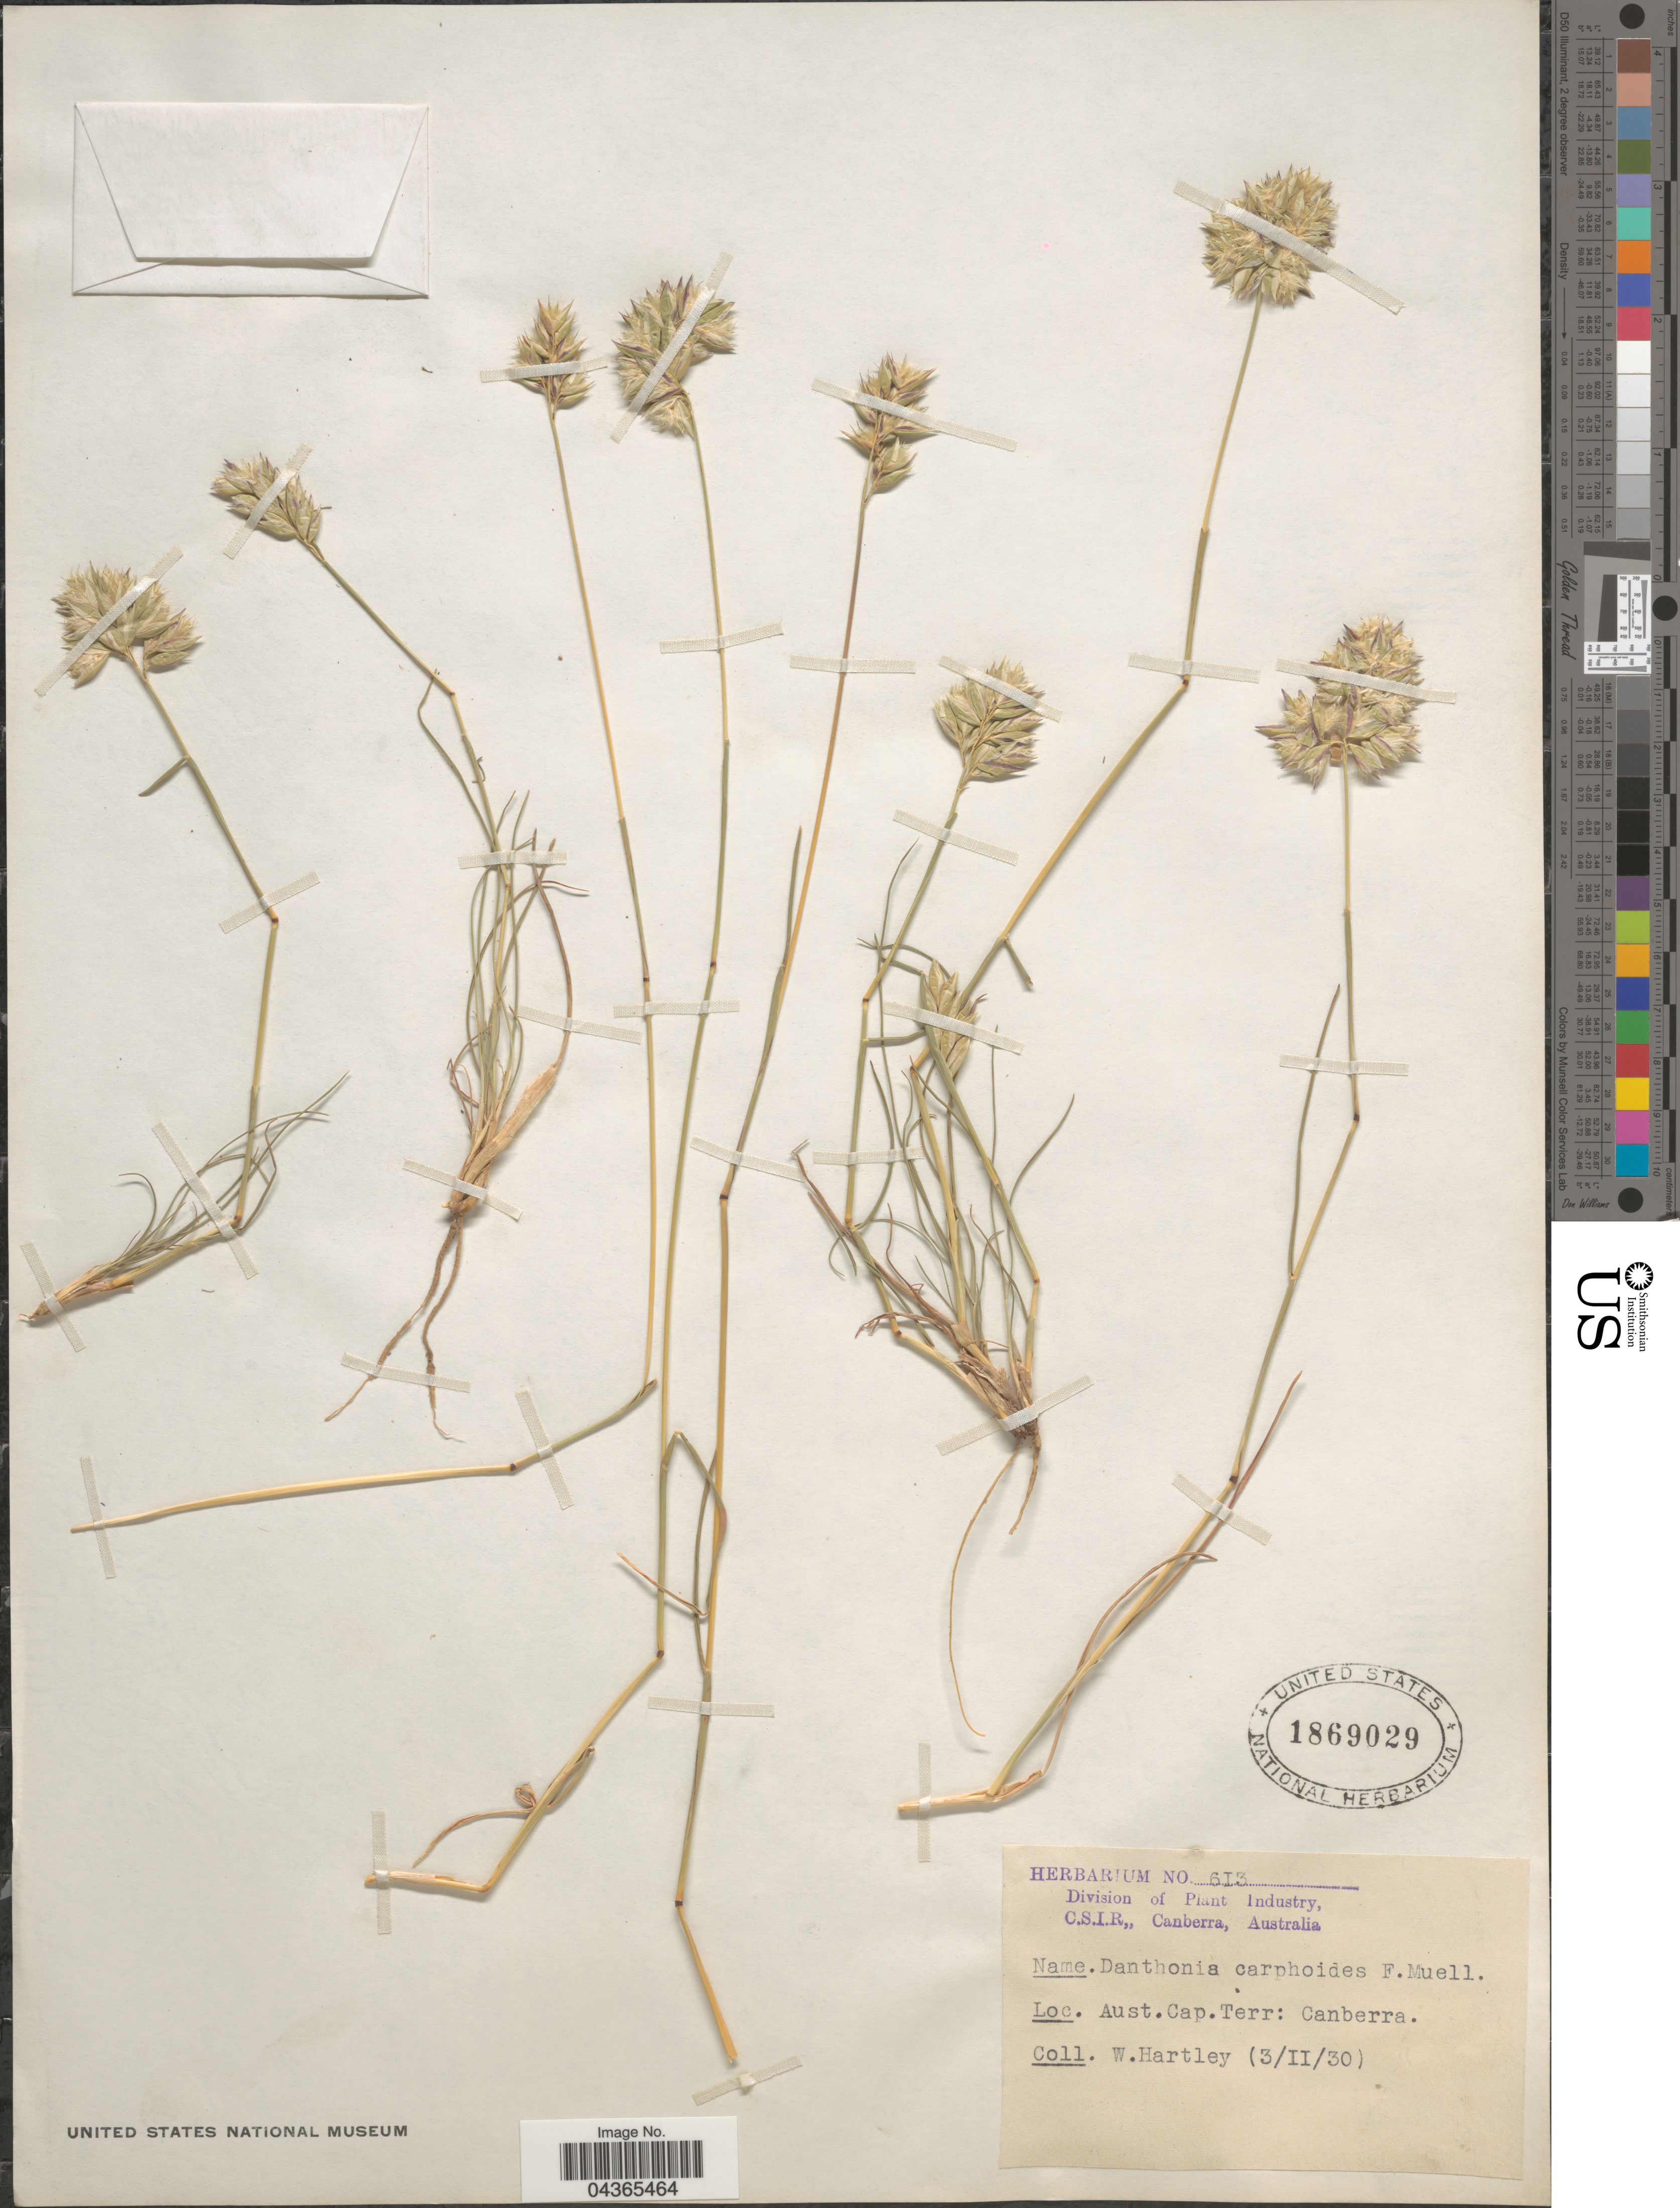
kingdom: Plantae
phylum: Tracheophyta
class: Liliopsida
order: Poales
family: Poaceae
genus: Rytidosperma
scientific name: Rytidosperma carphoides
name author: (F. Muell. ex Benth.) Connor & Edgar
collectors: W. Hartley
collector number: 613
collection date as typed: Transcribed d/m/y: 3/2/30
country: Australia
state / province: Australian Capital Territory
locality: Aust. Cap. Terr: Canberra.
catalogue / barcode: US 1869029